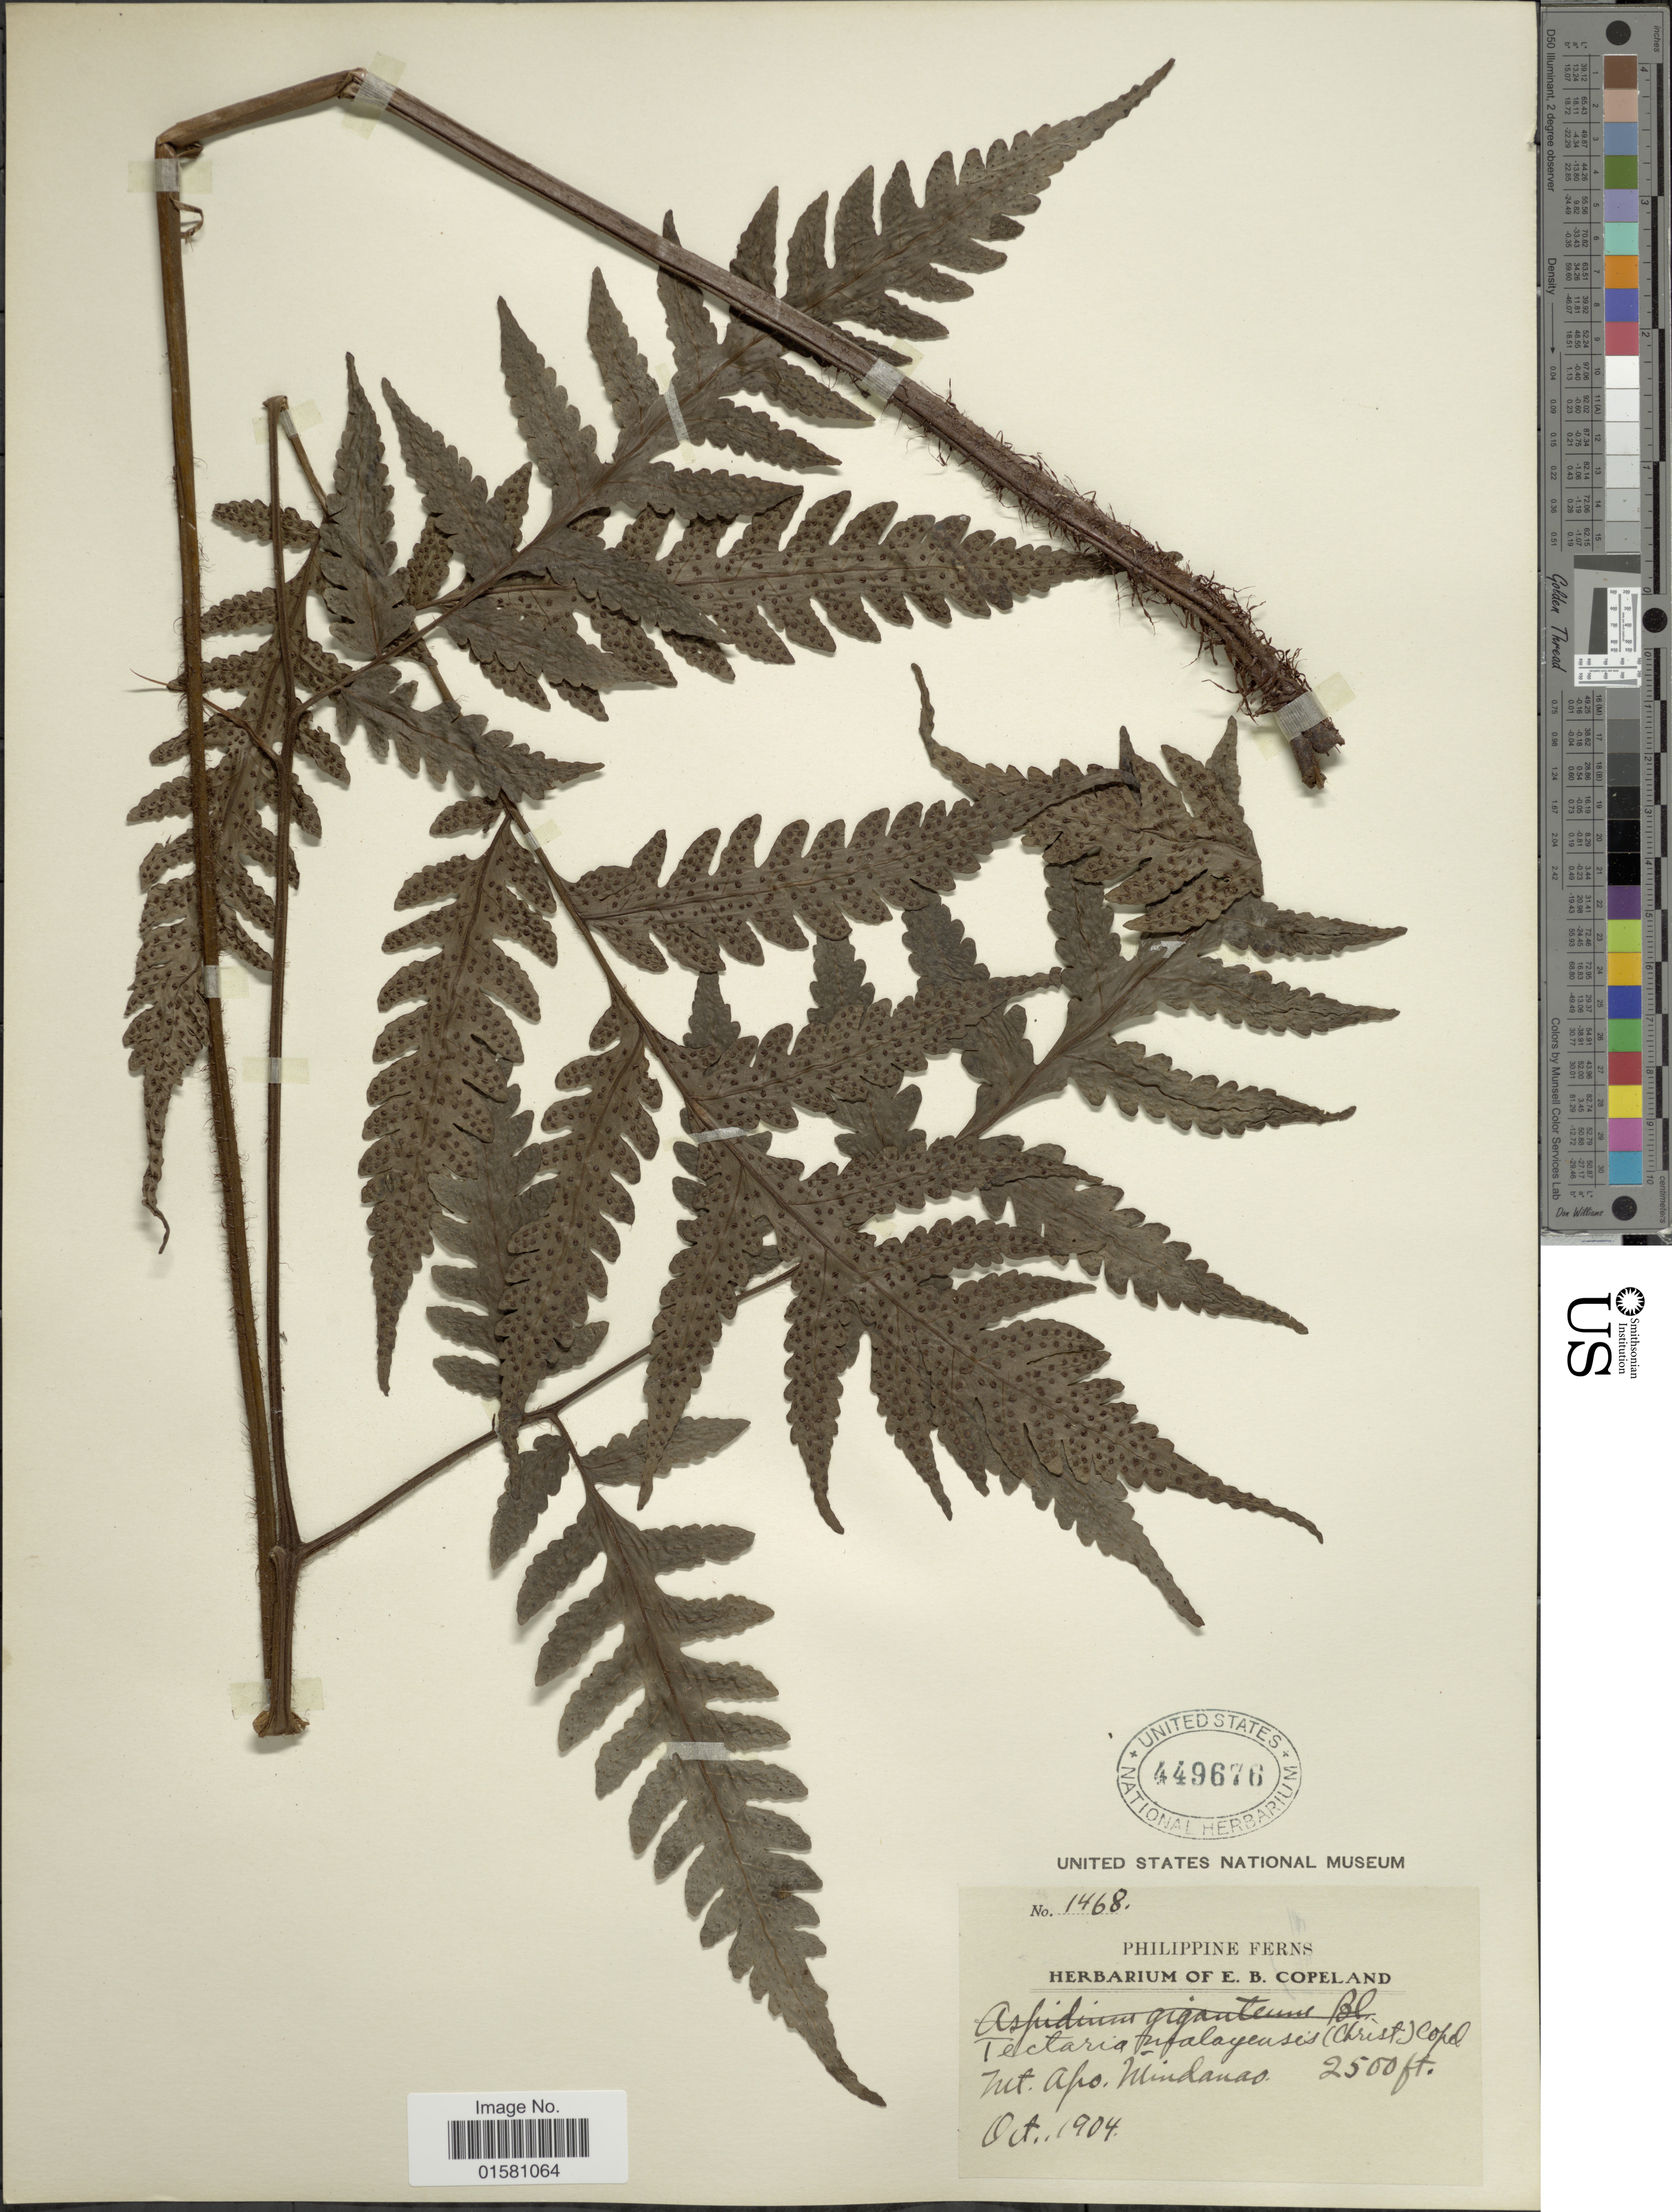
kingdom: Plantae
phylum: Tracheophyta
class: Polypodiopsida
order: Polypodiales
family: Tectariaceae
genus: Tectaria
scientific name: Tectaria griffithii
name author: (Baker) C. Chr.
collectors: E. B. Copeland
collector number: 1468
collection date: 1904-10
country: Philippines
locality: Mt. Apo. Mindanao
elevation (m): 762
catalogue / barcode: US 449676